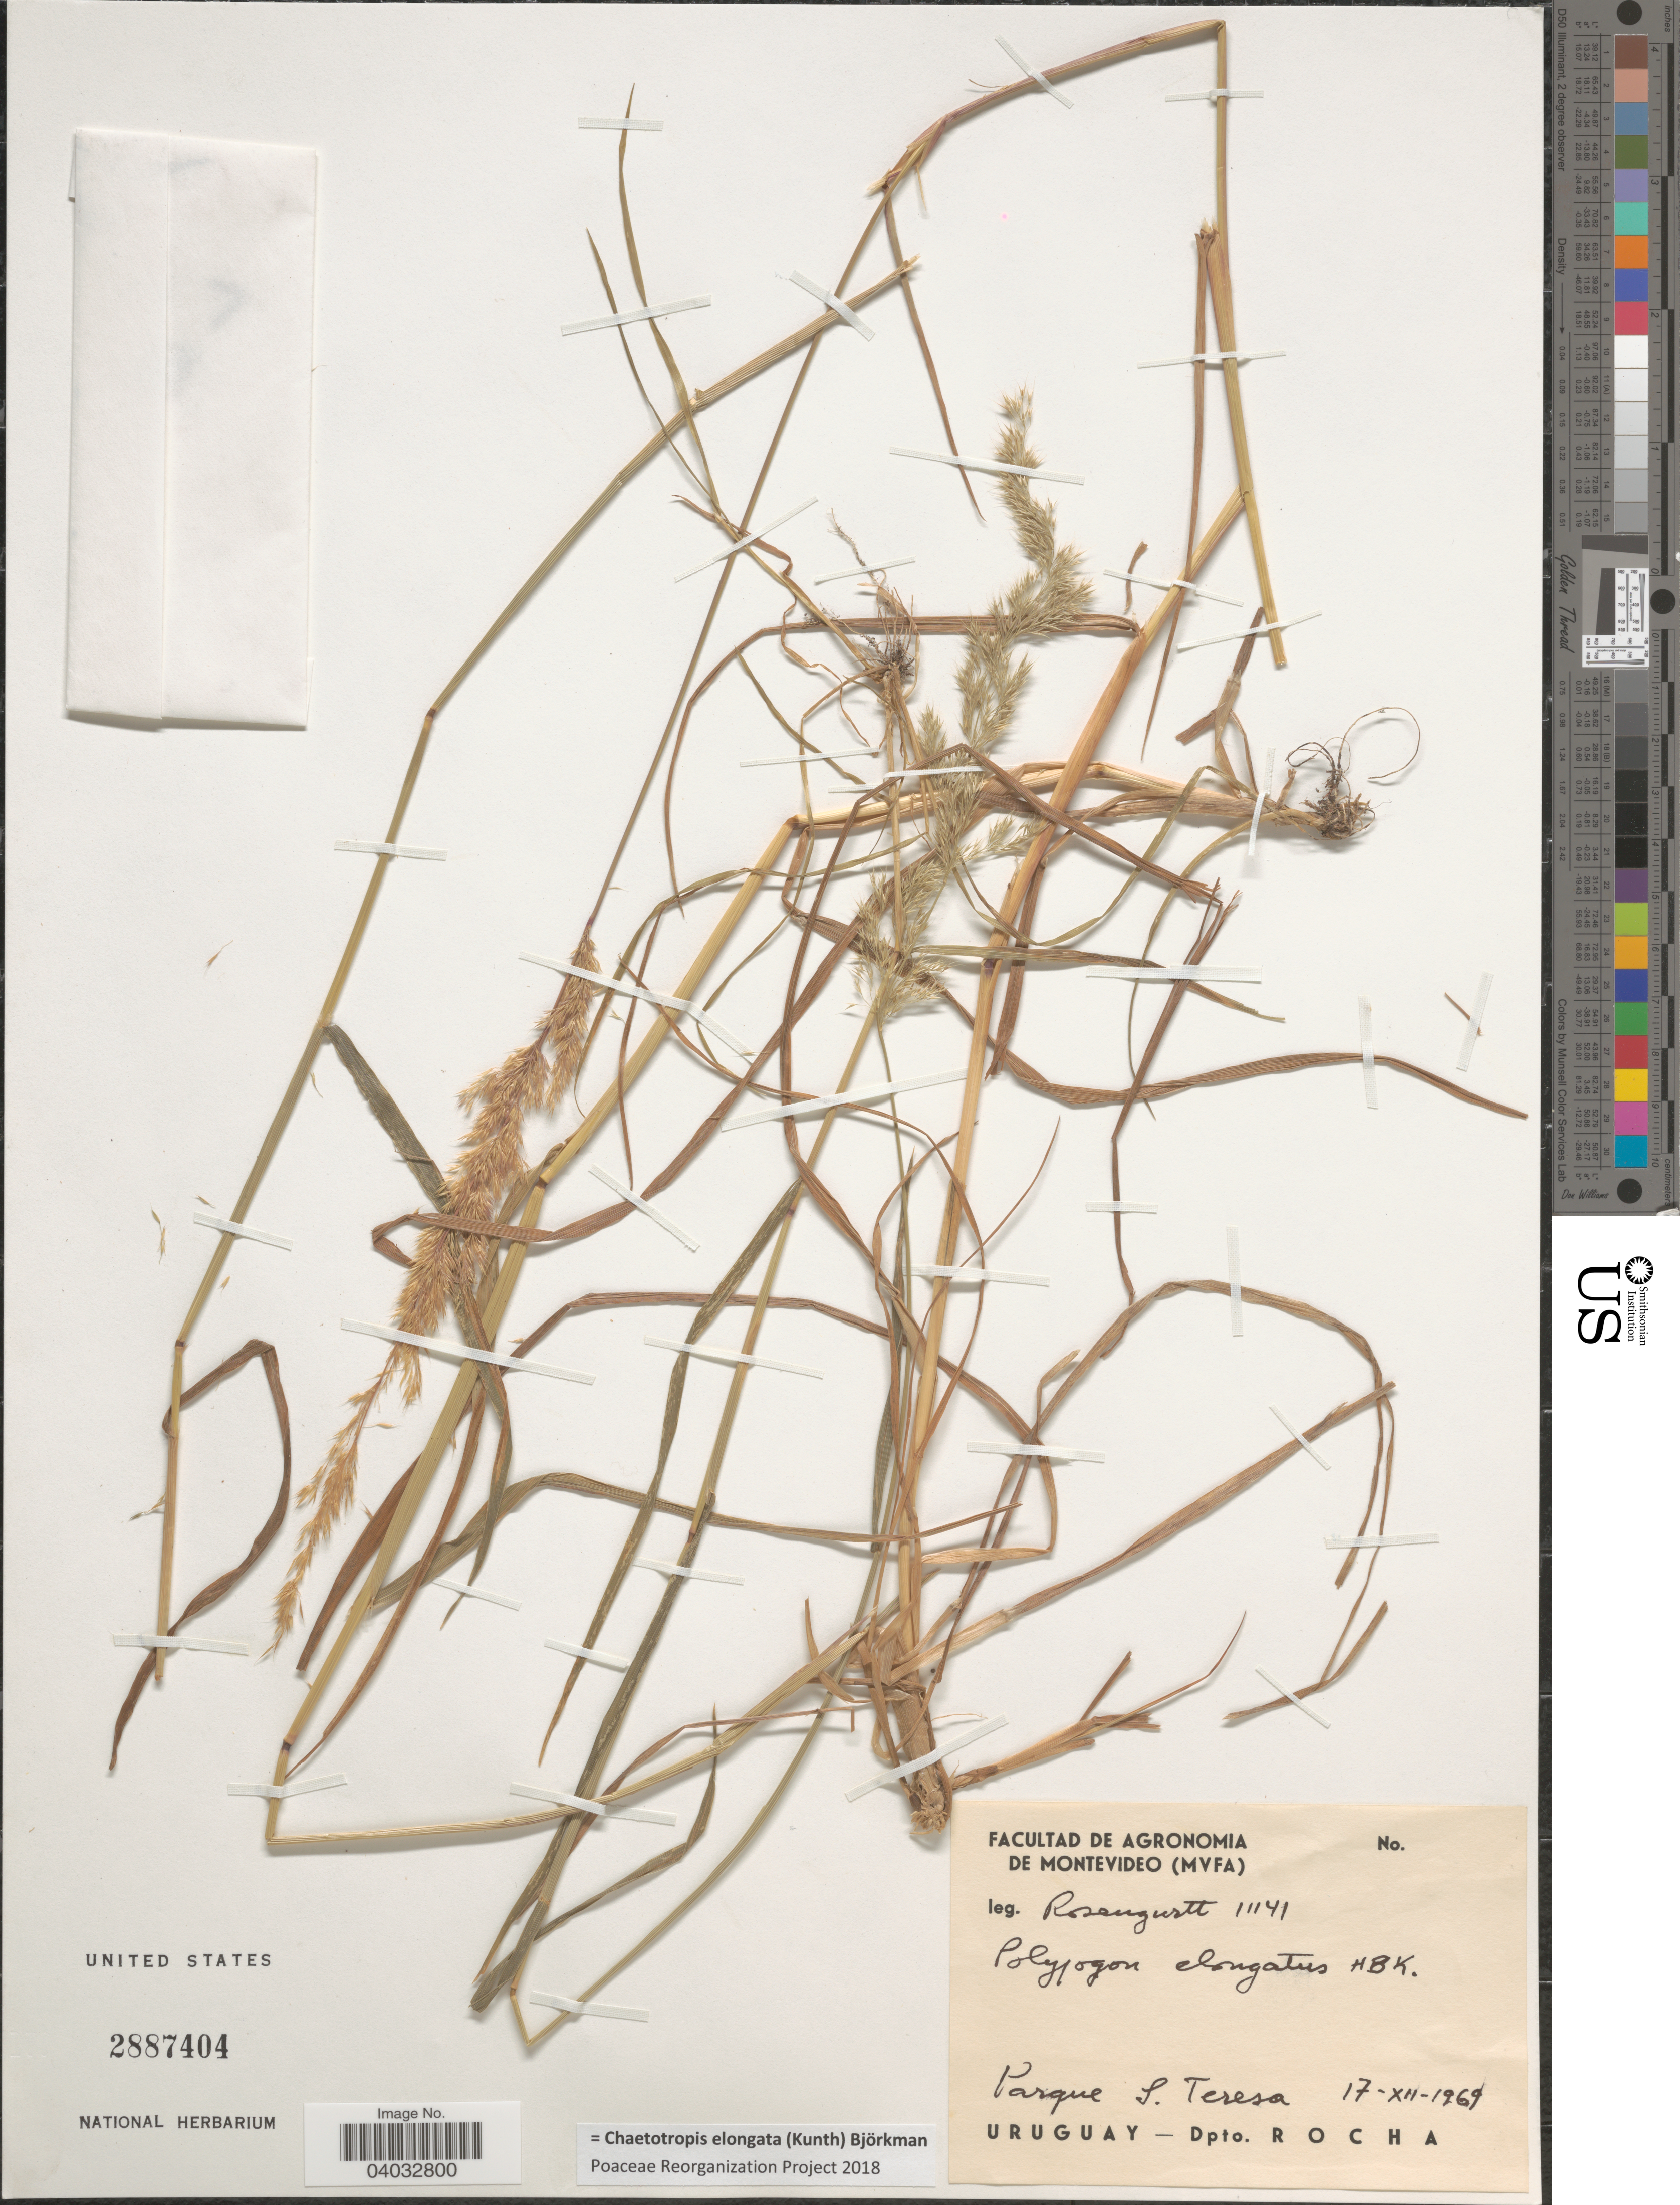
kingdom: Plantae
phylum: Tracheophyta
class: Liliopsida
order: Poales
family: Poaceae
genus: Chaetotropis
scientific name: Chaetotropis elongata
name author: (Kunth) Björkman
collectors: Rosengurtt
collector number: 11141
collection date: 1969-12-17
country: Uruguay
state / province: Rocha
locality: Parque S. Teresa. Dpto. Rocha.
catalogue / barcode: US 2887404